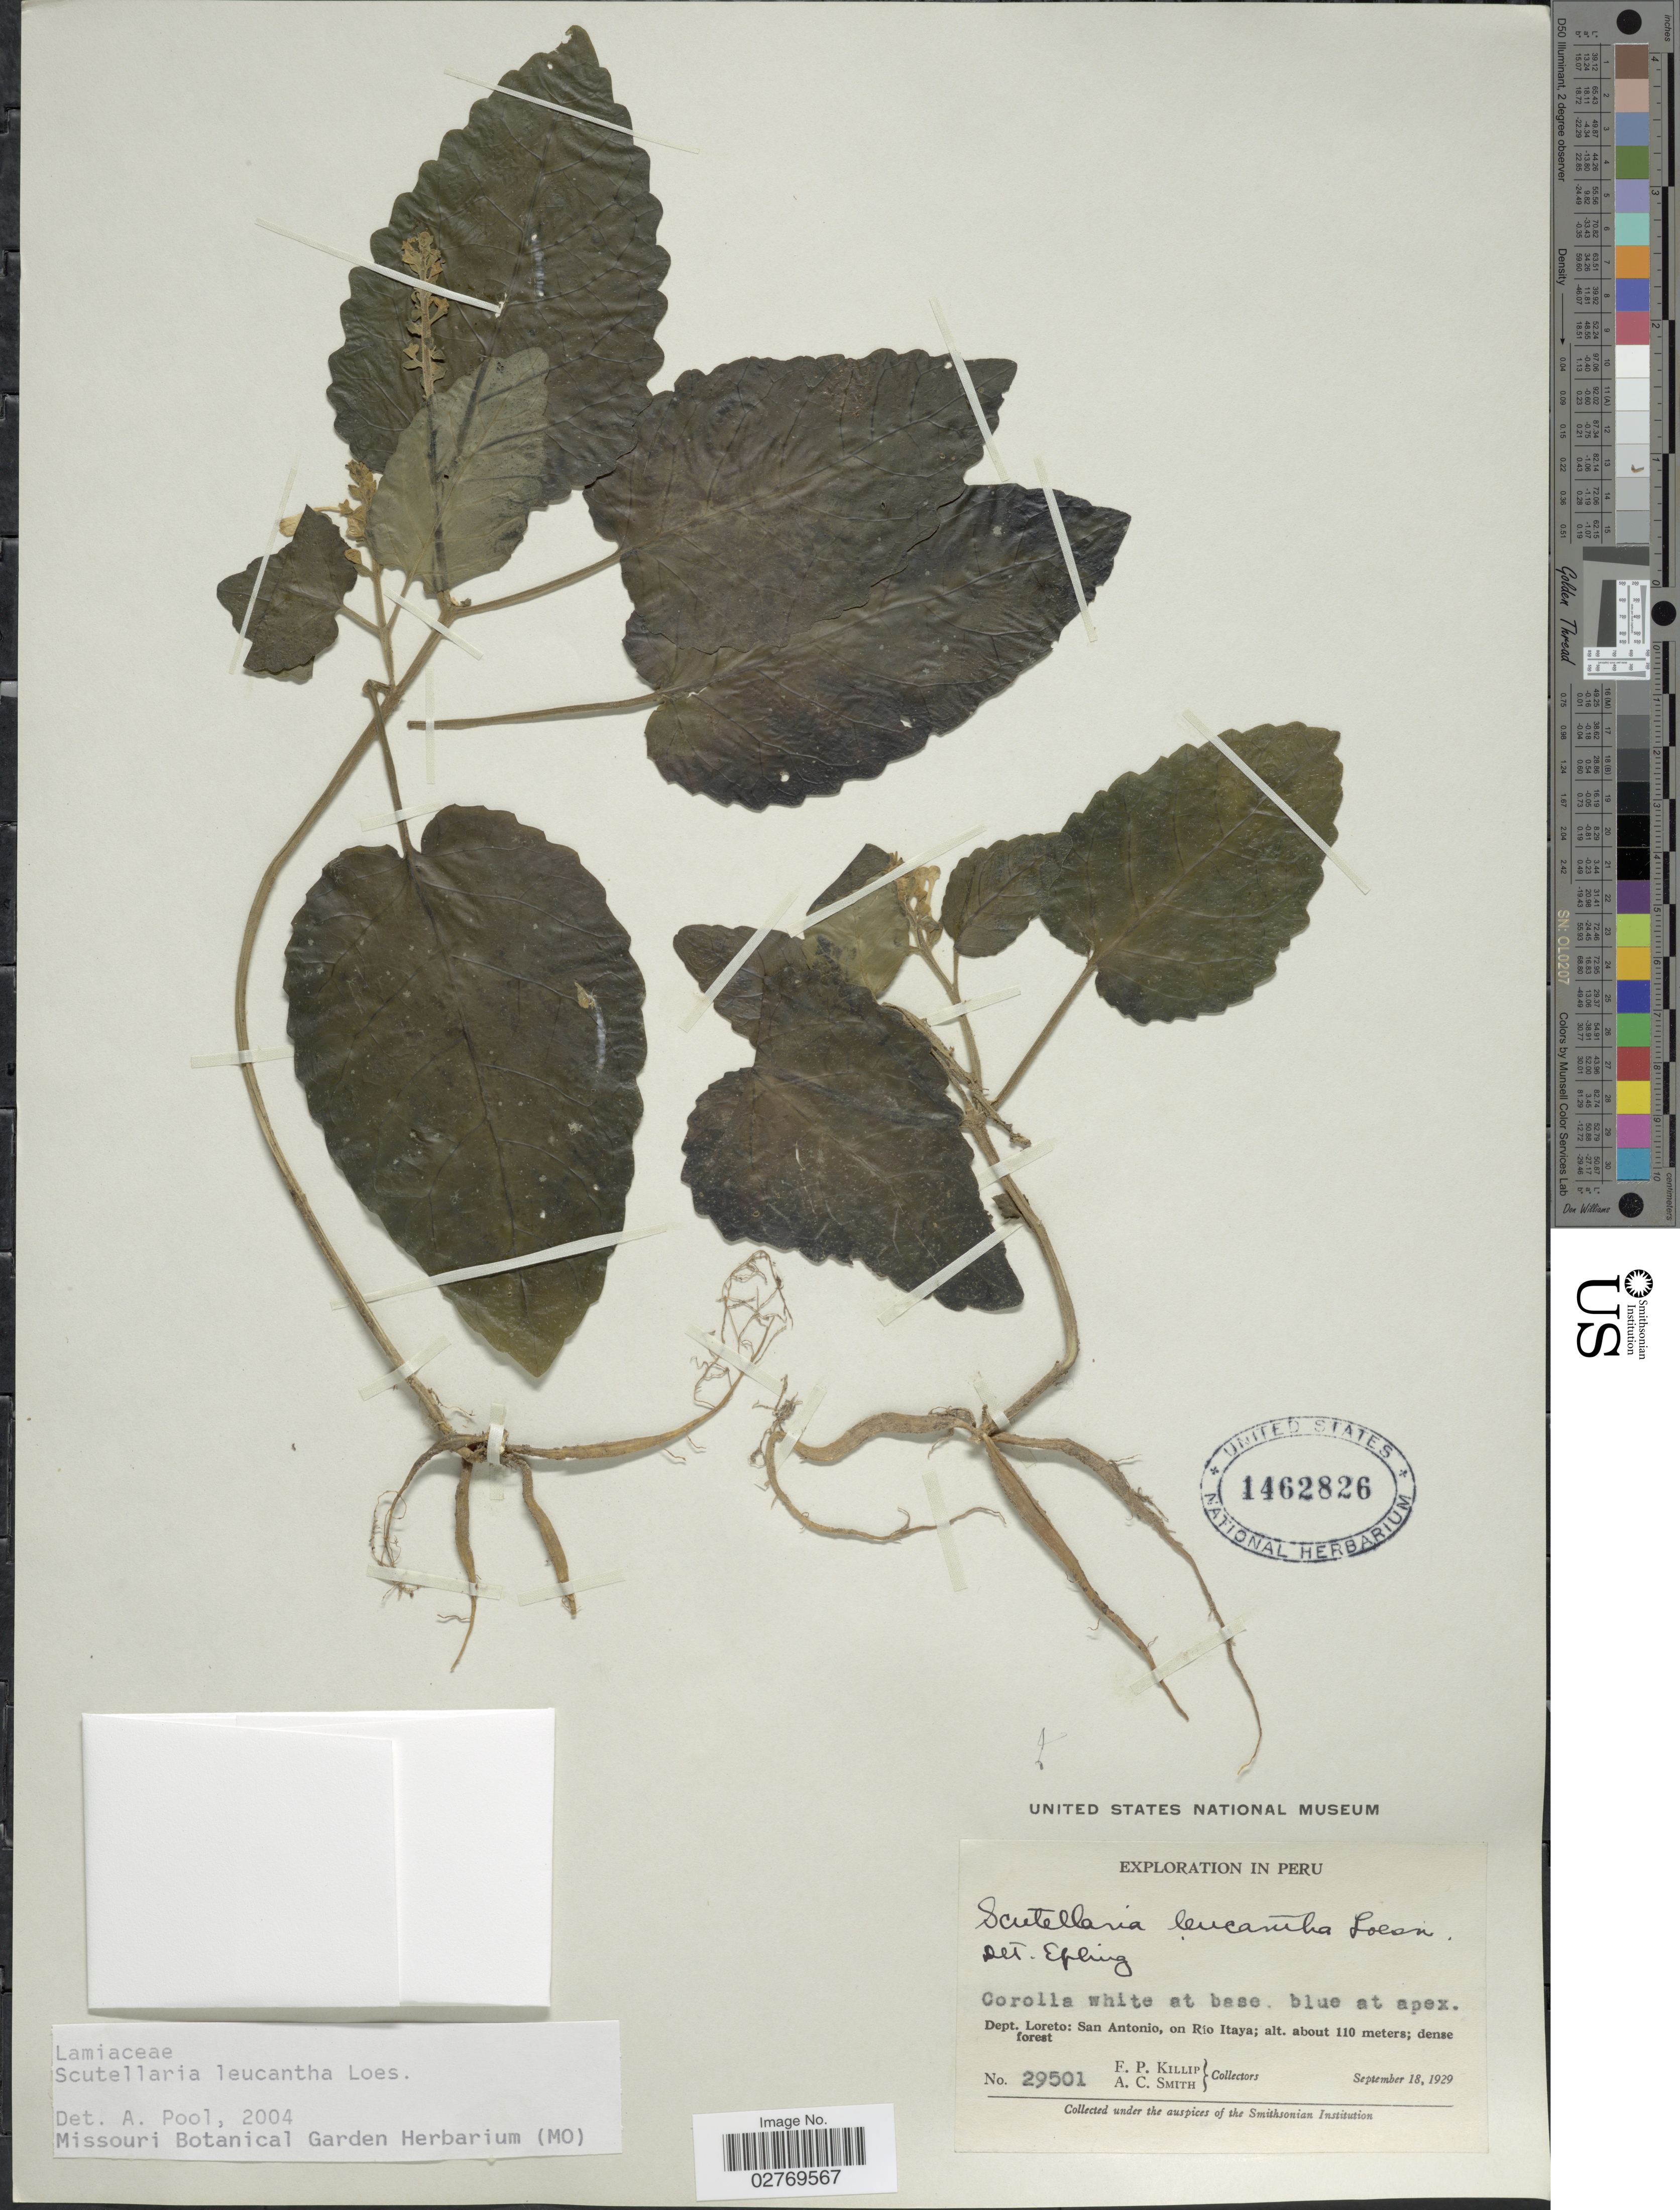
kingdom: Plantae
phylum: Tracheophyta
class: Magnoliopsida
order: Lamiales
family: Lamiaceae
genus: Scutellaria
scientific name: Scutellaria leucantha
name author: Loes.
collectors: E. P. Killip & A. C. Smith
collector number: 29501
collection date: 1929-09-18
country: Peru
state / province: Loreto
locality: Dept. Loreto: San Antonio, on Rio Itaya.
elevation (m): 110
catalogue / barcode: US 1462826